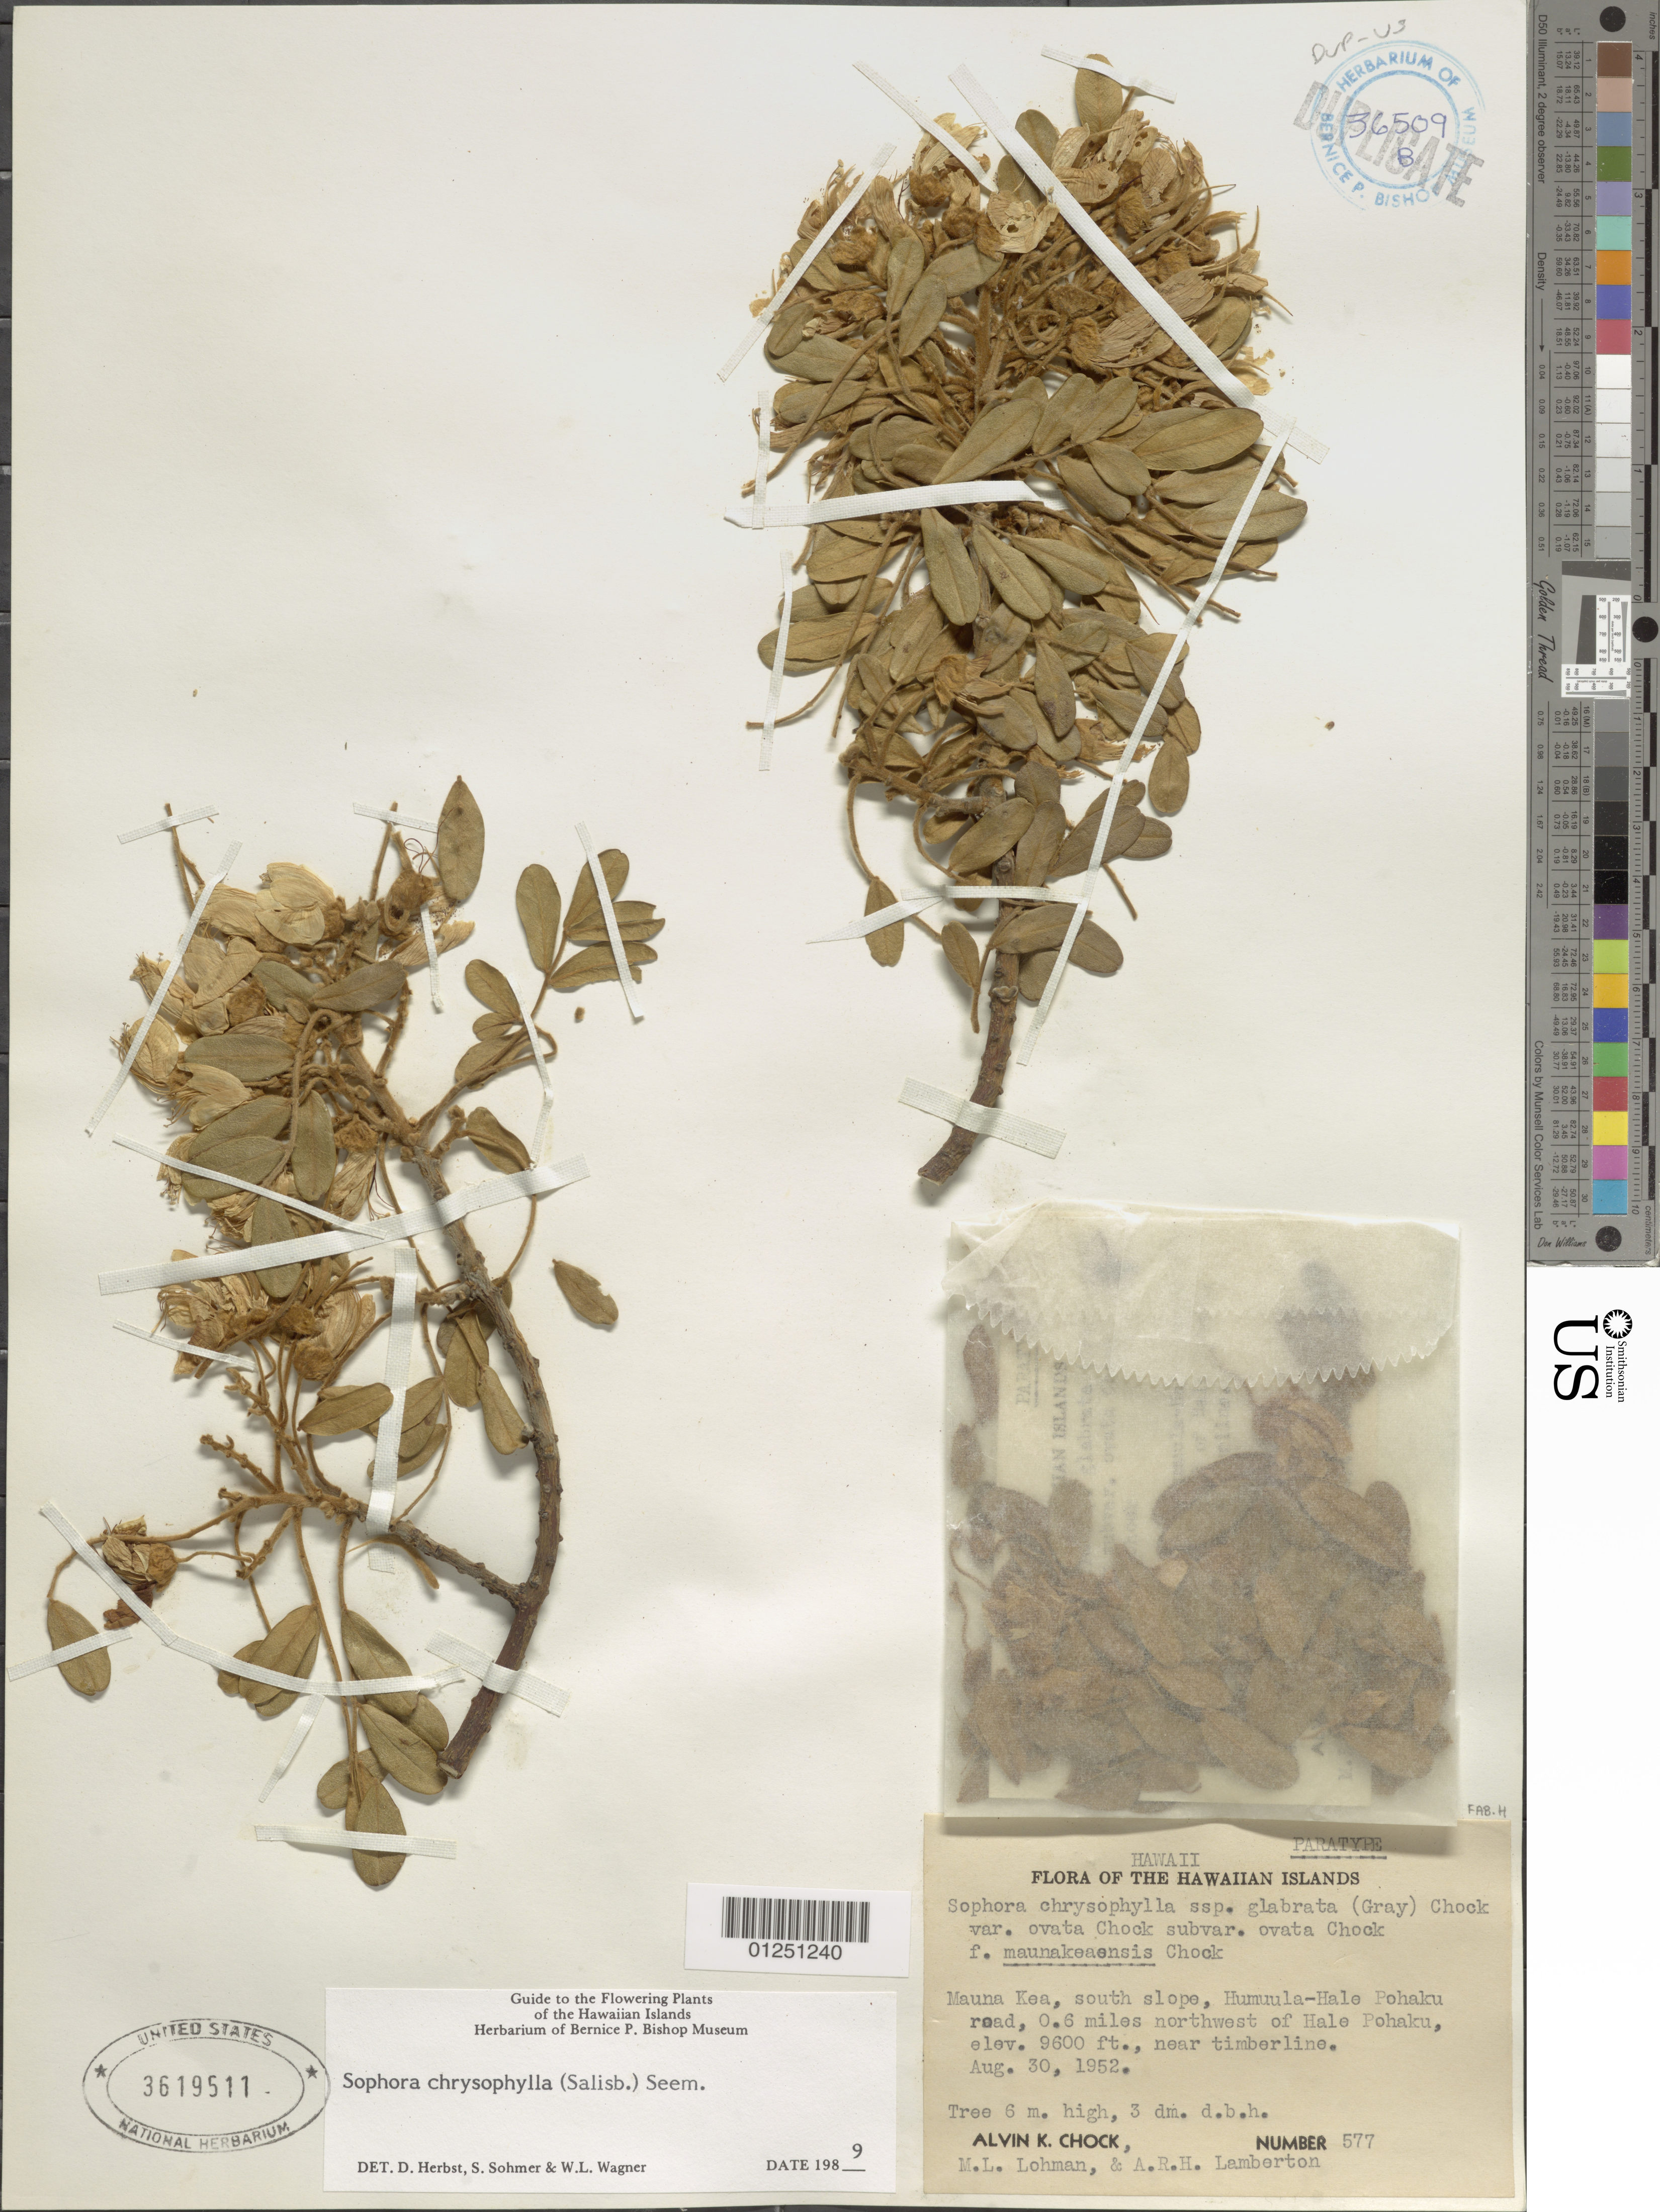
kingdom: Plantae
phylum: Tracheophyta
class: Magnoliopsida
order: Fabales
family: Fabaceae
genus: Sophora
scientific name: Sophora chrysophylla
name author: (Salisb.) Seem.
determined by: Wagner, W. L.; Herbst, D. R.; Sohmer, S. H.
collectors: A. Chock, M. Lohman & A. Lamberton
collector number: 577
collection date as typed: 30 Aug 1952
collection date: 1952-08-30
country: United States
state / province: Hawaii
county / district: Hawaii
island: Hawaii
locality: Mauna Kea, south slope, Humuula-Hale Pohaku Road, 0.6 miles northwest of Hale Pohaku, near timberline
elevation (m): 2926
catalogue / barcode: US 3619511